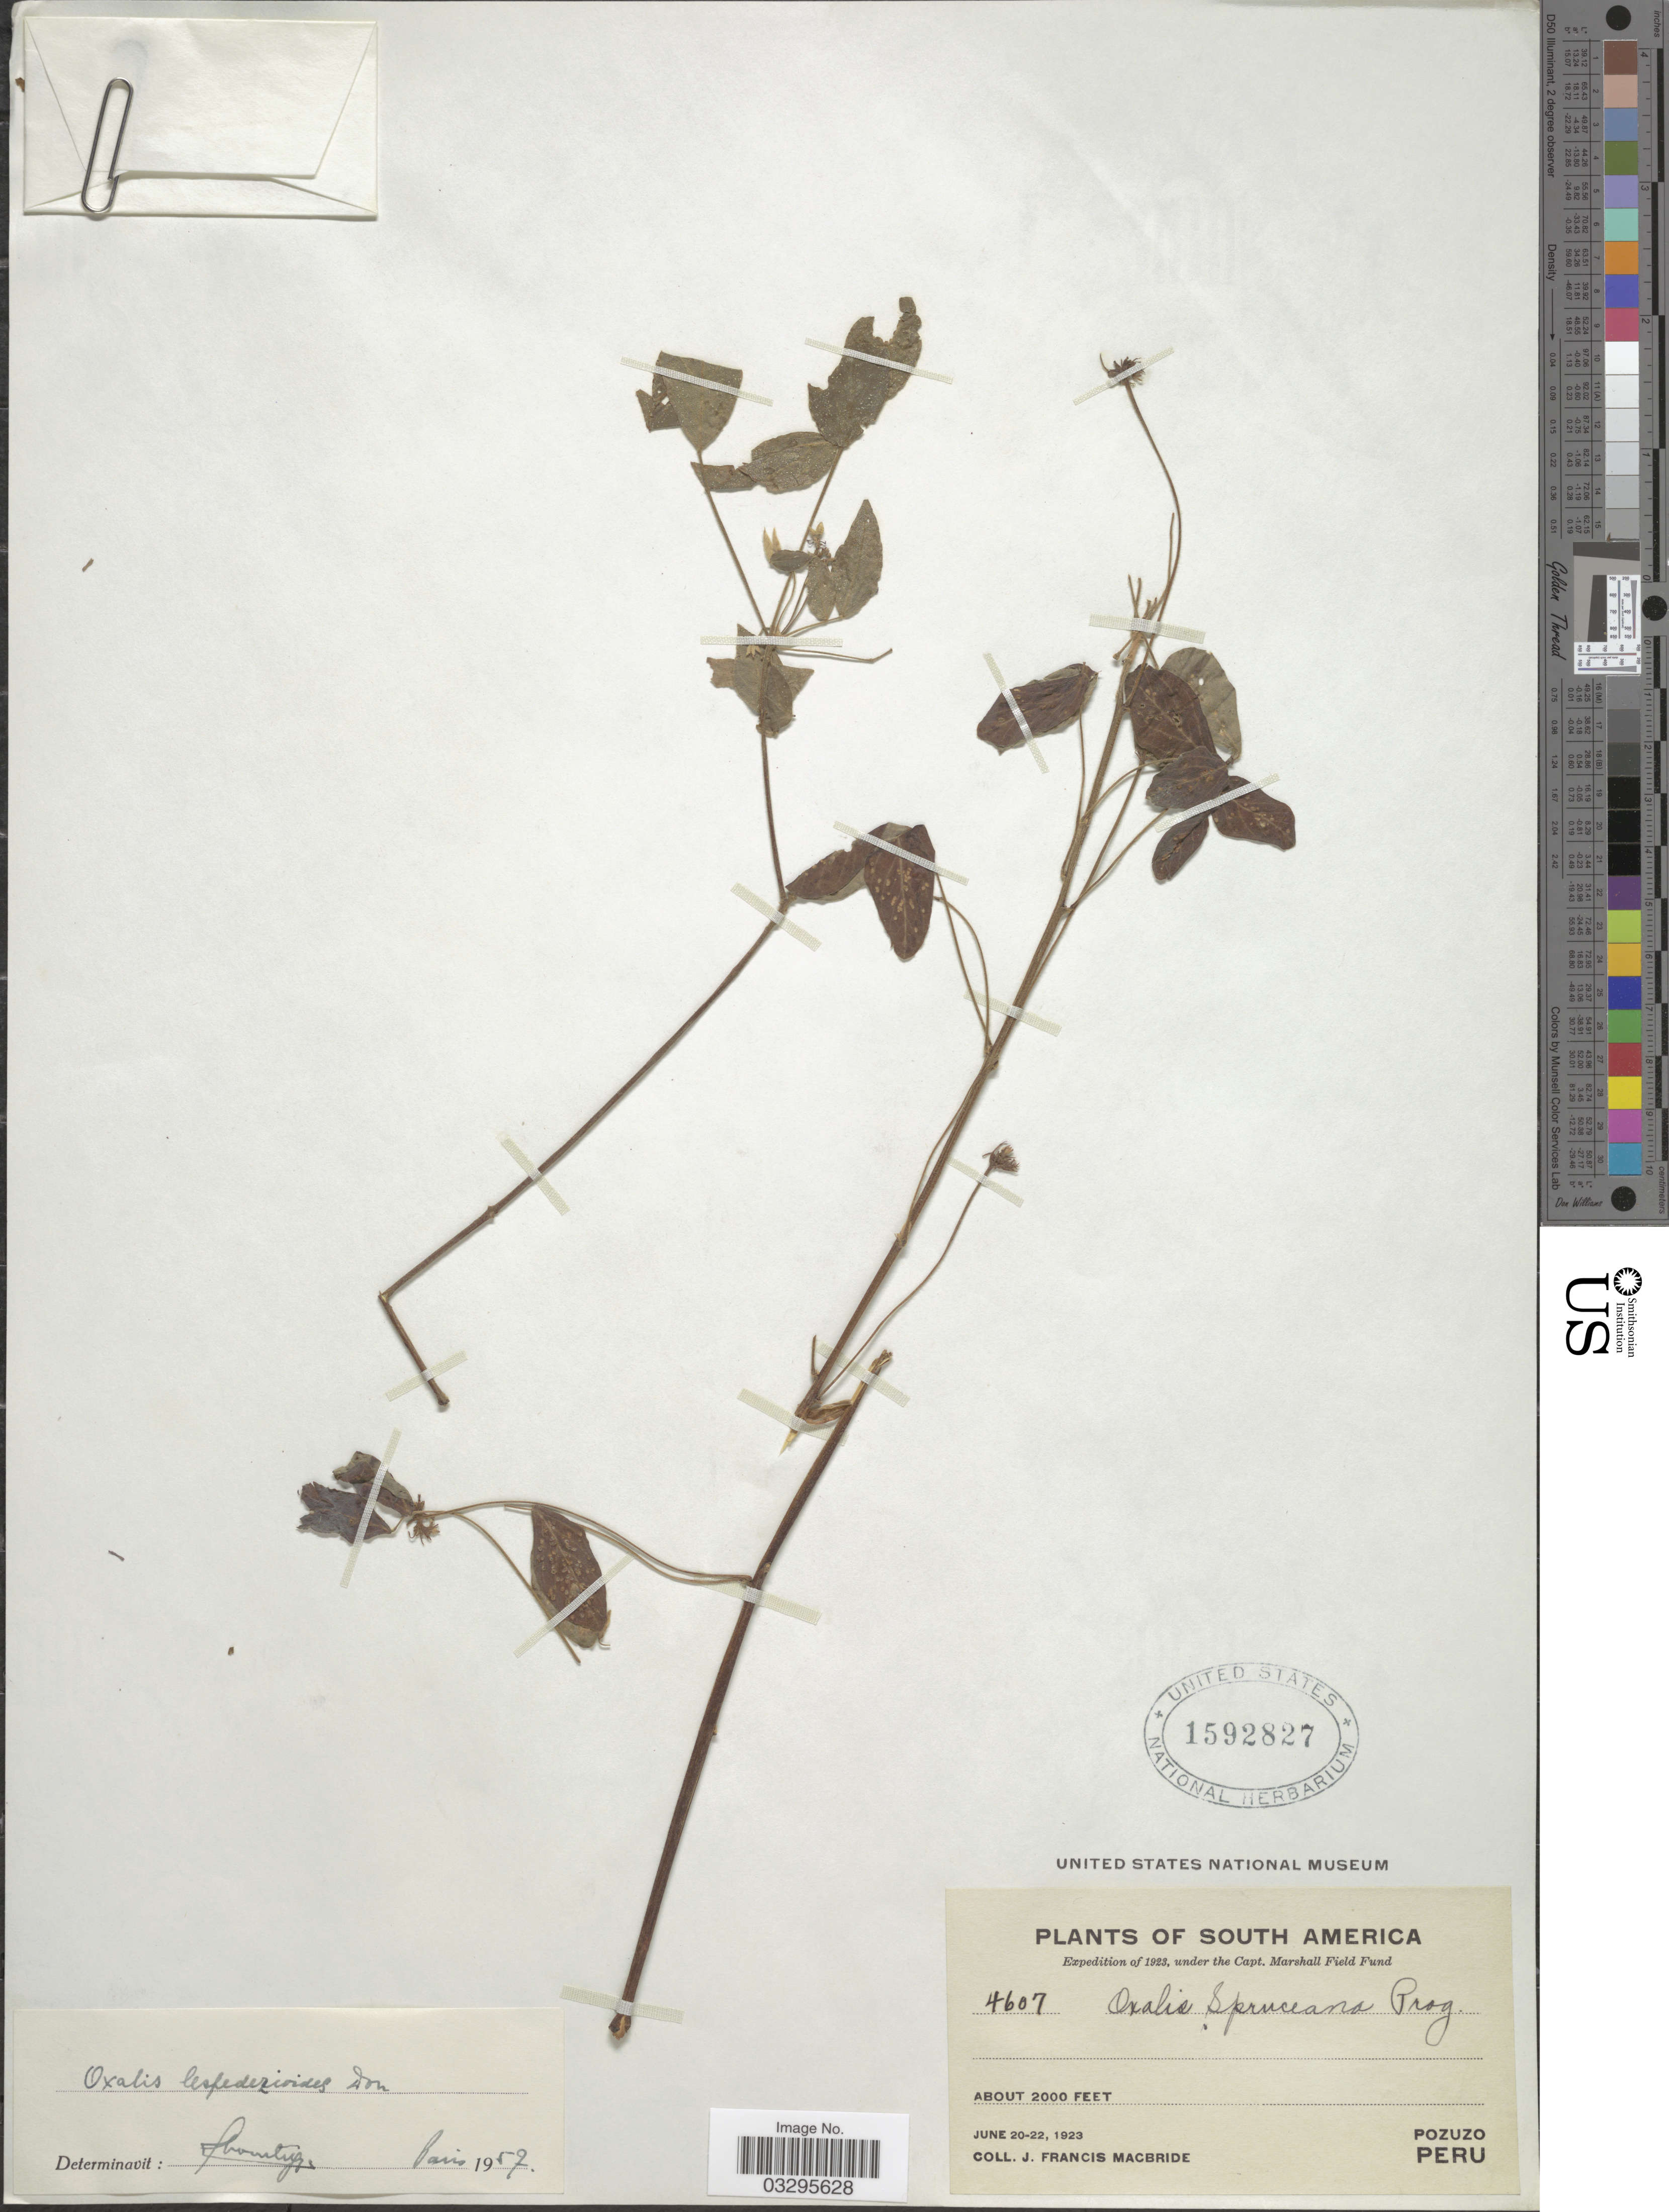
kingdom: Plantae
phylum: Tracheophyta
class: Magnoliopsida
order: Oxalidales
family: Oxalidaceae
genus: Oxalis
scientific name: Oxalis lespedezioides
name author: G. Don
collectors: J. F. Macbride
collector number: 4607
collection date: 1923-06-20/1923-06-22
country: Peru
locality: Pozuzo.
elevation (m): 610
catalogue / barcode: US 1592827